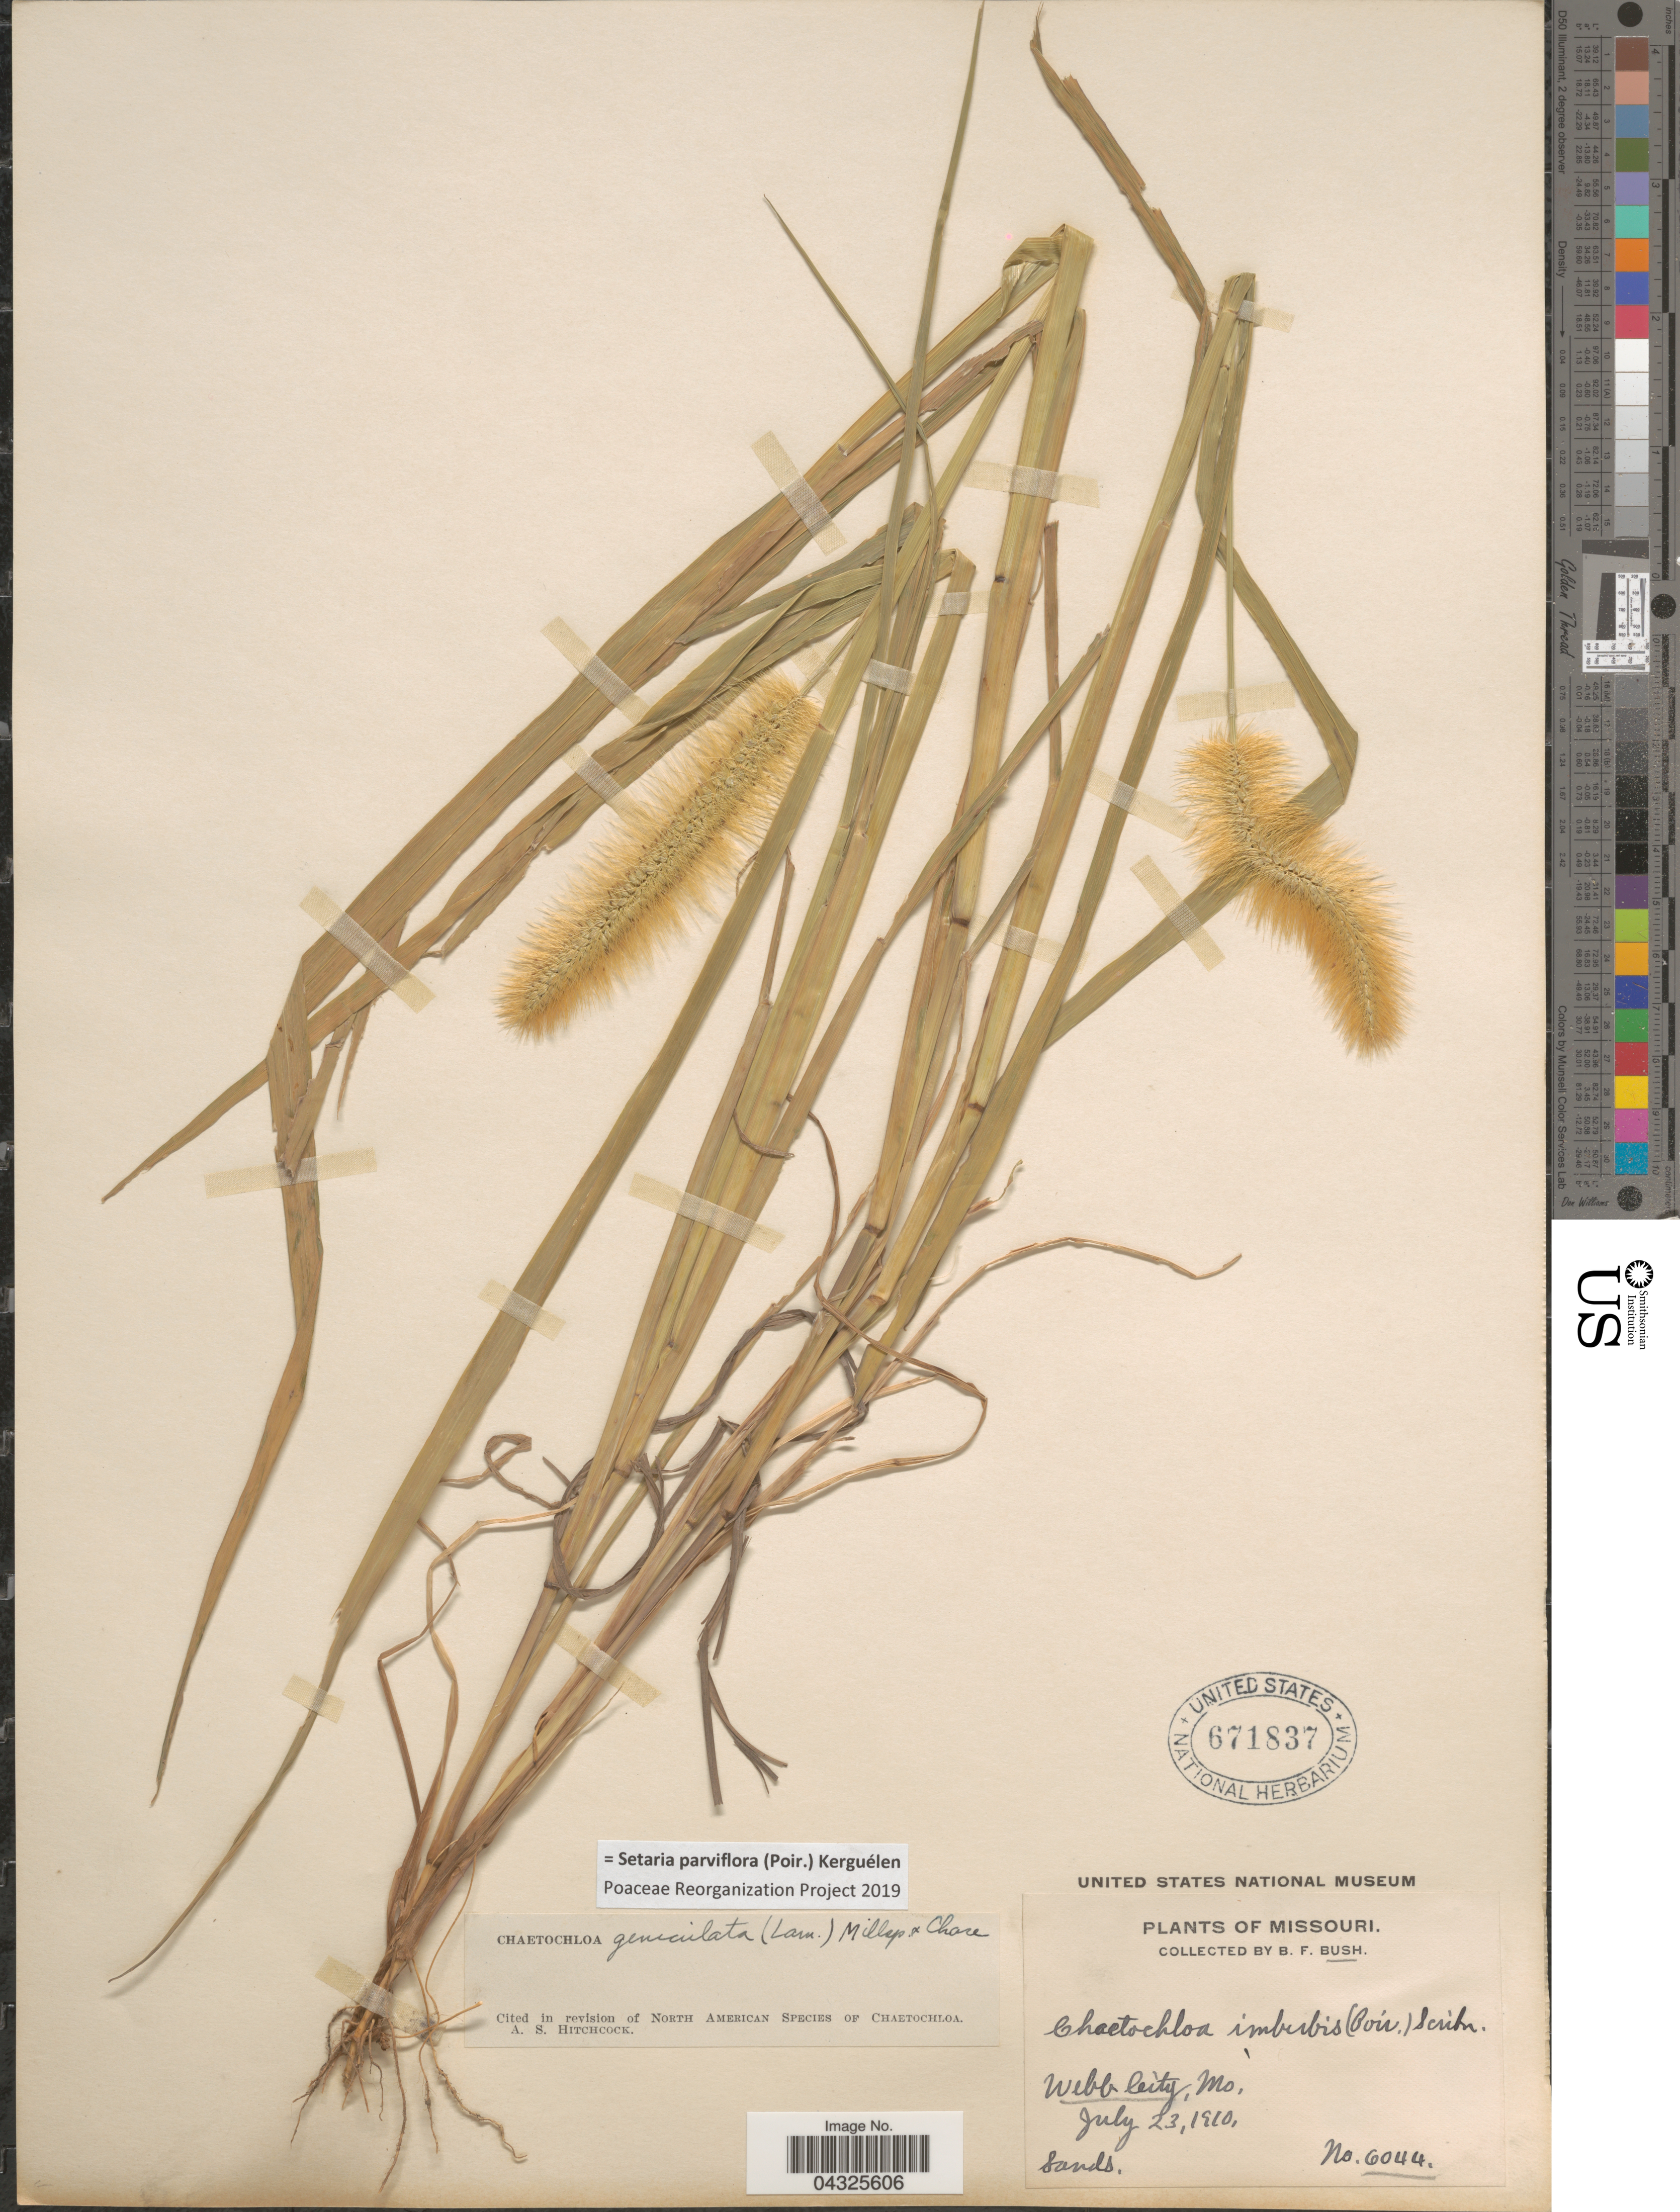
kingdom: Plantae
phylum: Tracheophyta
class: Liliopsida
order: Poales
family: Poaceae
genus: Setaria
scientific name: Setaria parviflora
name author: (Poir.) Kerguélen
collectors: B. F. Bush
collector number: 6044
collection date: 1910-07-23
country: United States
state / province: Missouri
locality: Webb City.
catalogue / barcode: US 671837